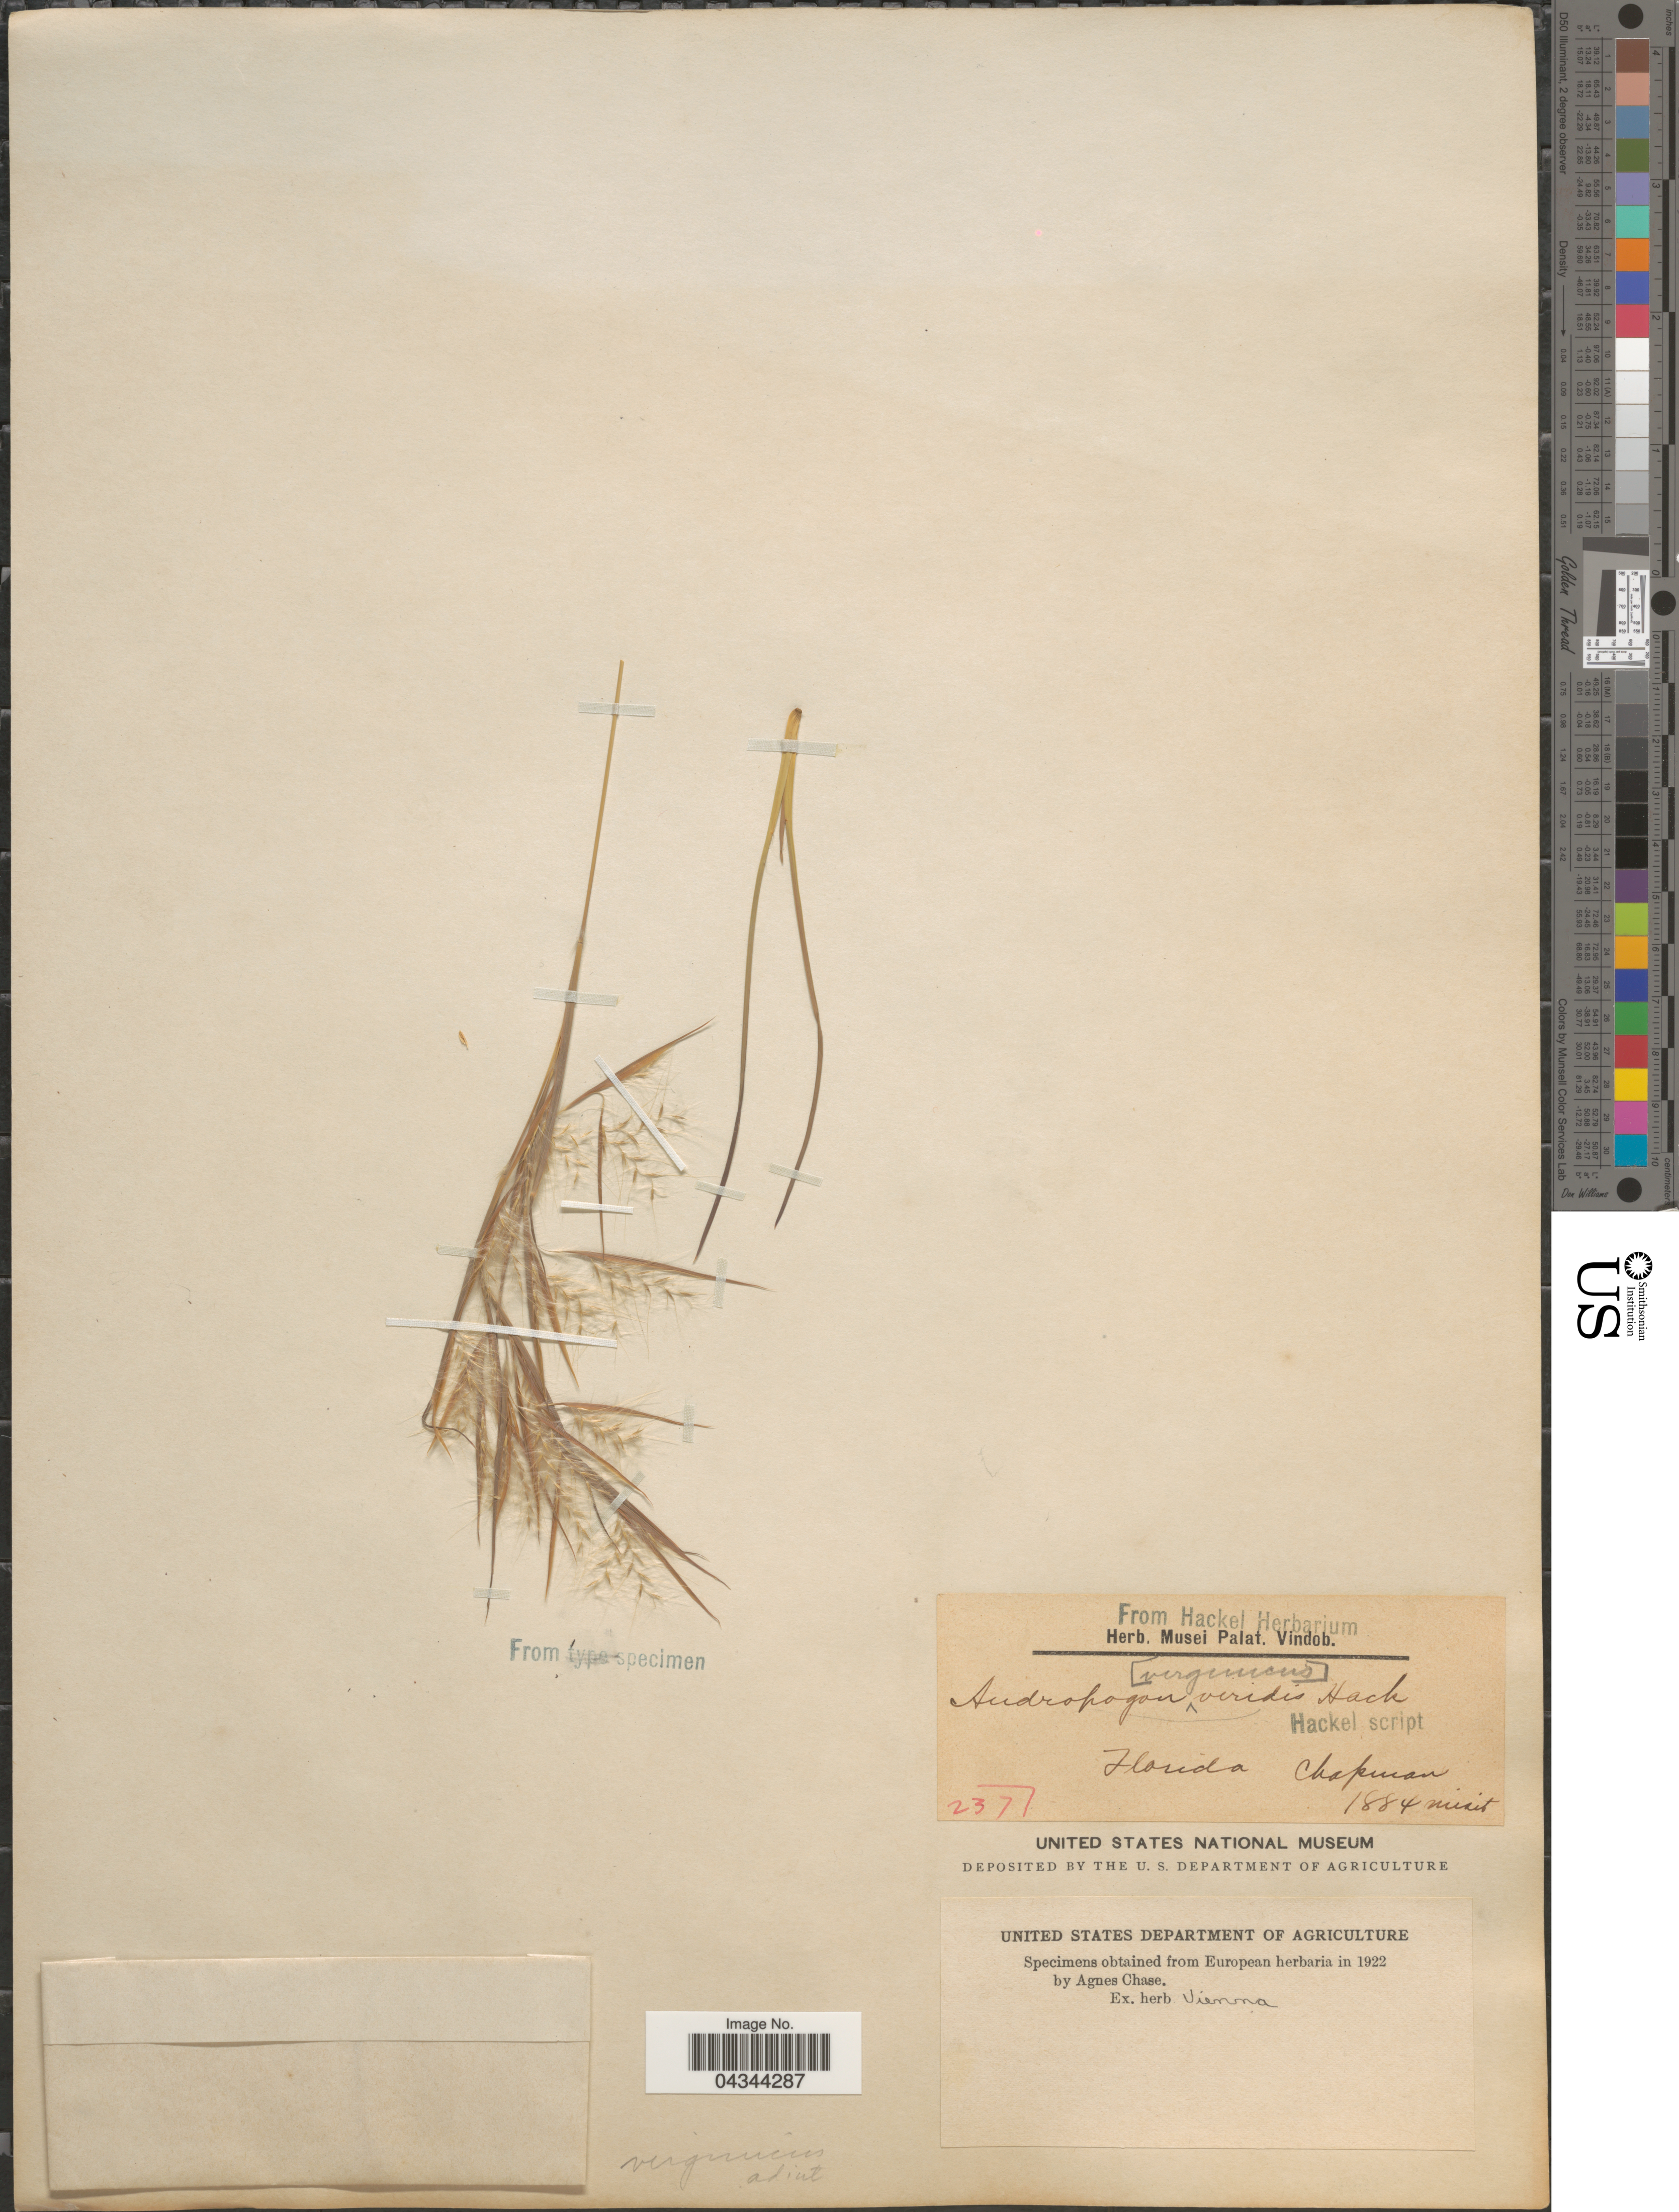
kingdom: Plantae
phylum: Tracheophyta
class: Liliopsida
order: Poales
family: Poaceae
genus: Andropogon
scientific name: Andropogon virginicus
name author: L.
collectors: A. Chapman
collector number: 237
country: United States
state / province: Florida